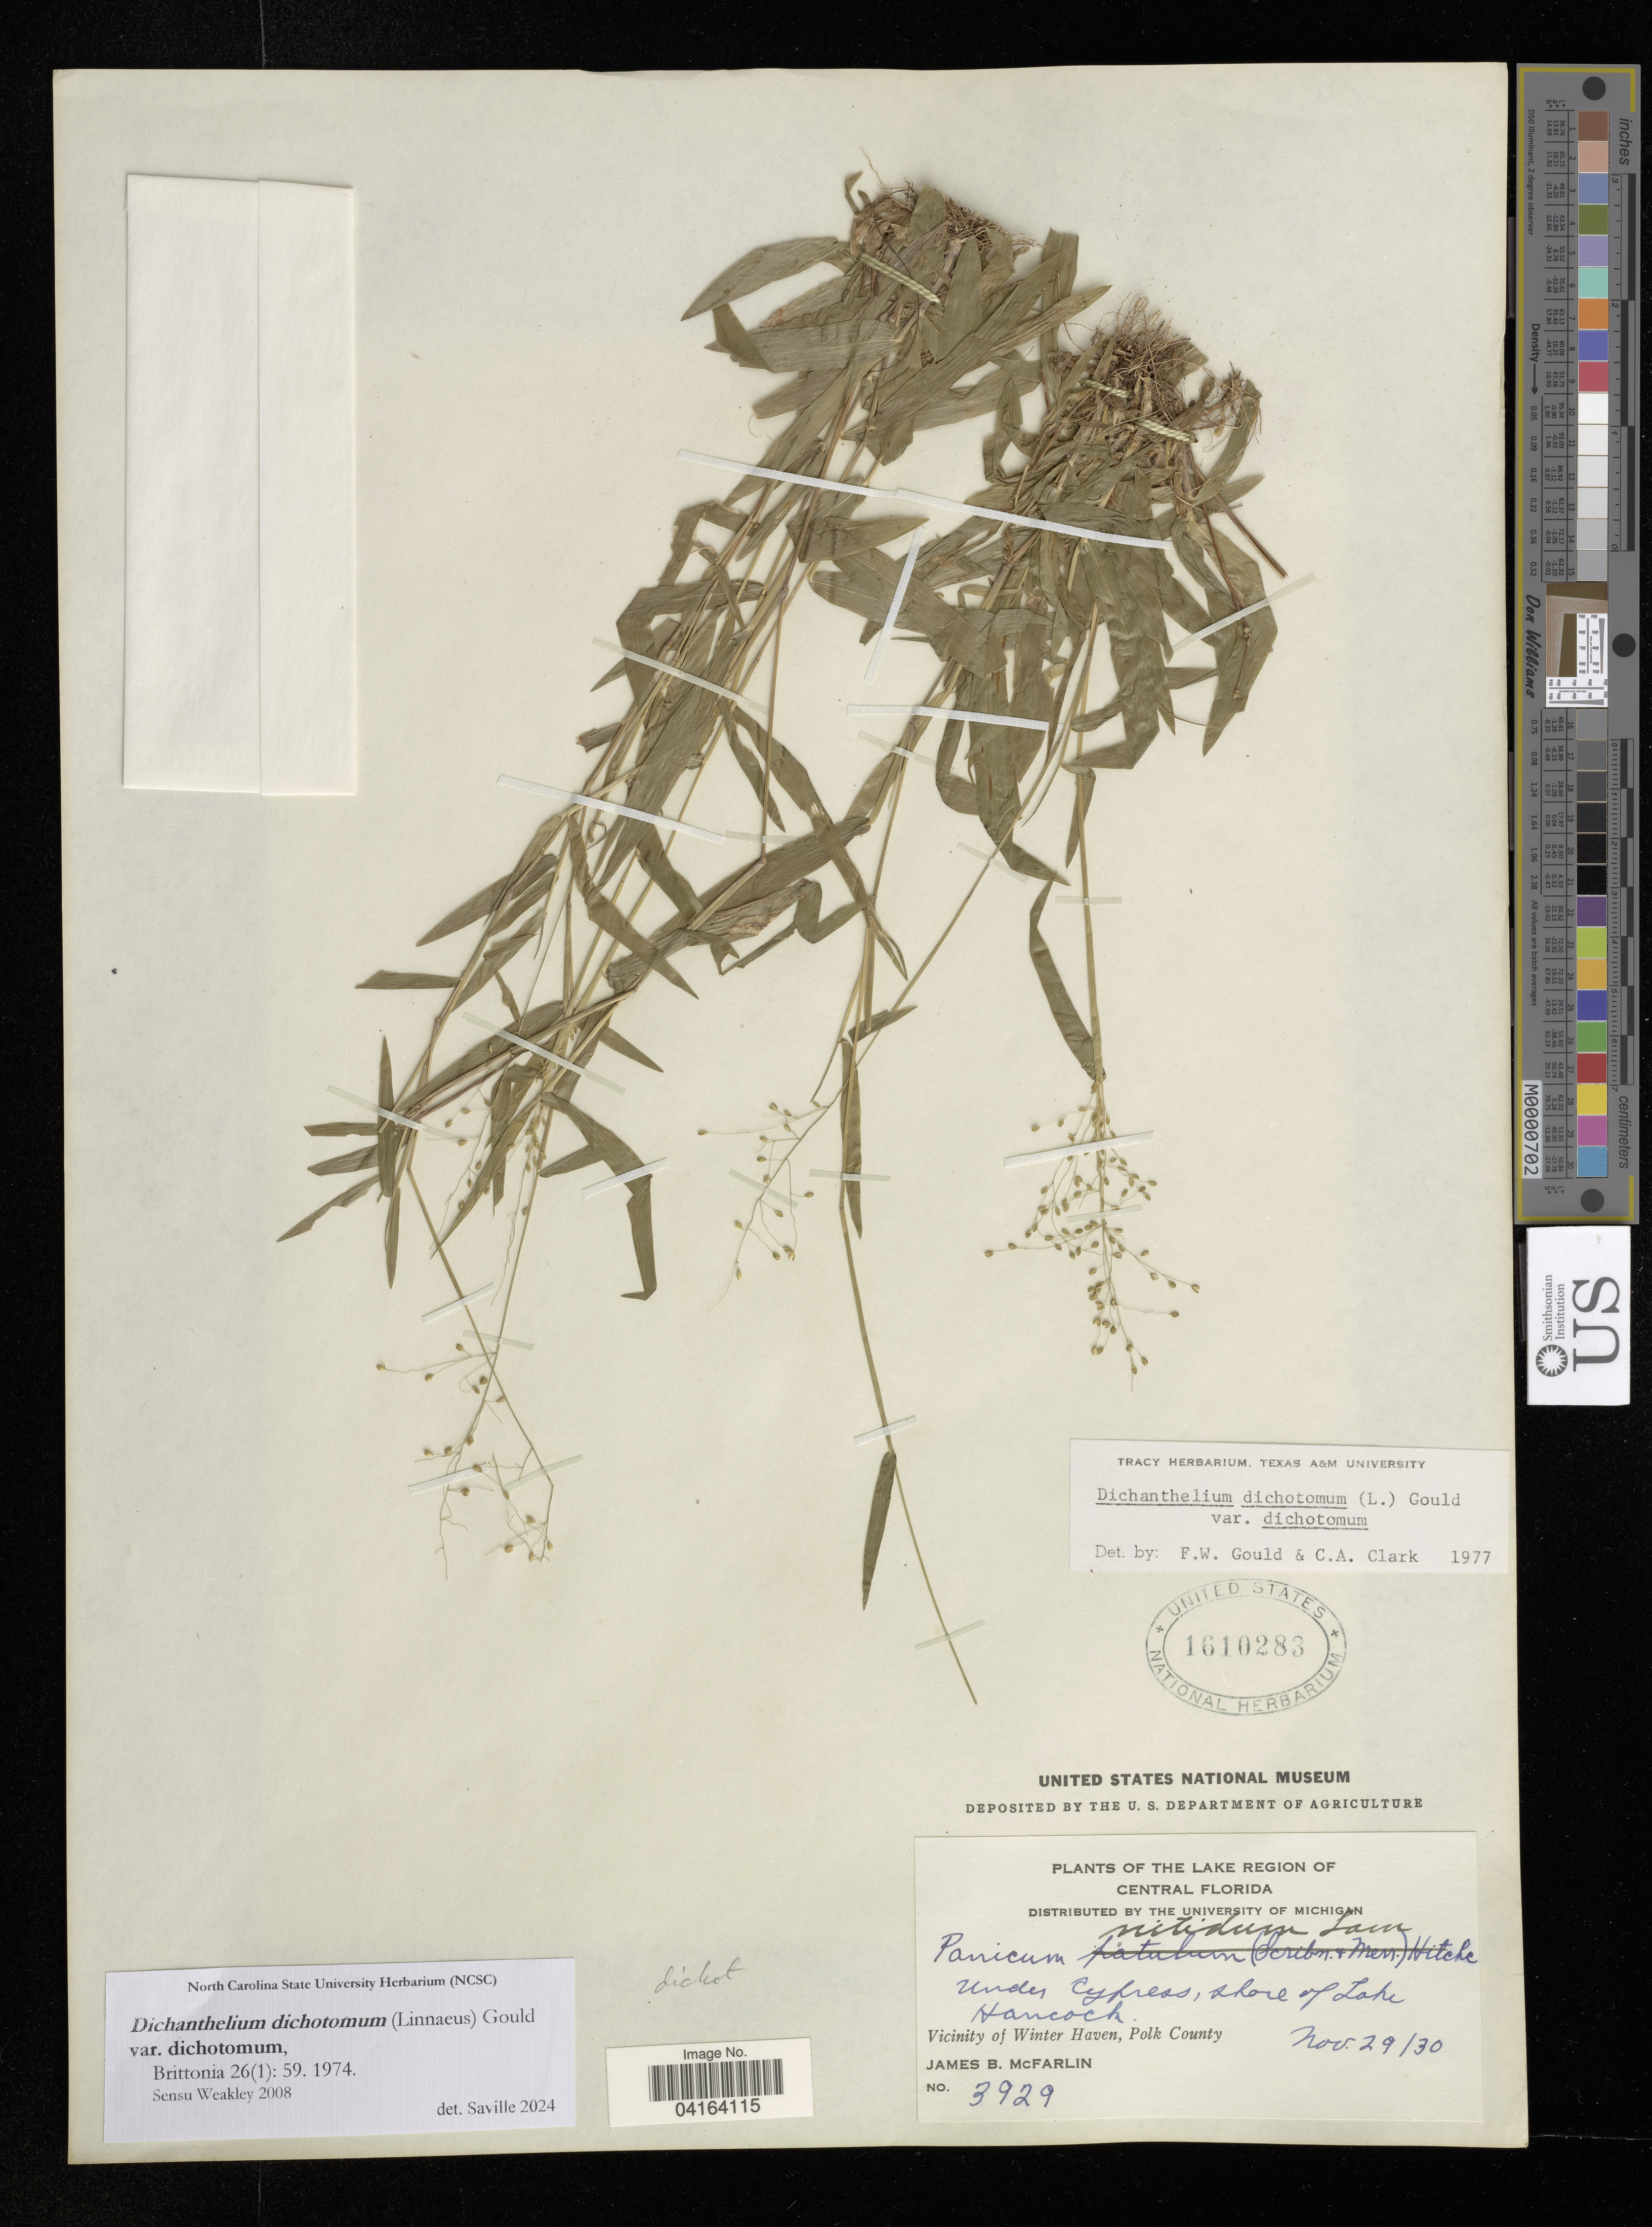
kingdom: Plantae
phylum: Tracheophyta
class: Liliopsida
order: Poales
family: Poaceae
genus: Dichanthelium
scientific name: Dichanthelium dichotomum var. dichotomum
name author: (L.) Gould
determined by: Saville, A. C., (NCSC), North Carolina State University (UNITED STATES)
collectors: J. McFarlin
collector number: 3929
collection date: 1930-11-29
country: United States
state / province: Florida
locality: The Lake Region of Central Florida. Vicinity of Winter Haven, Poll County.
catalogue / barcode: US 1610283